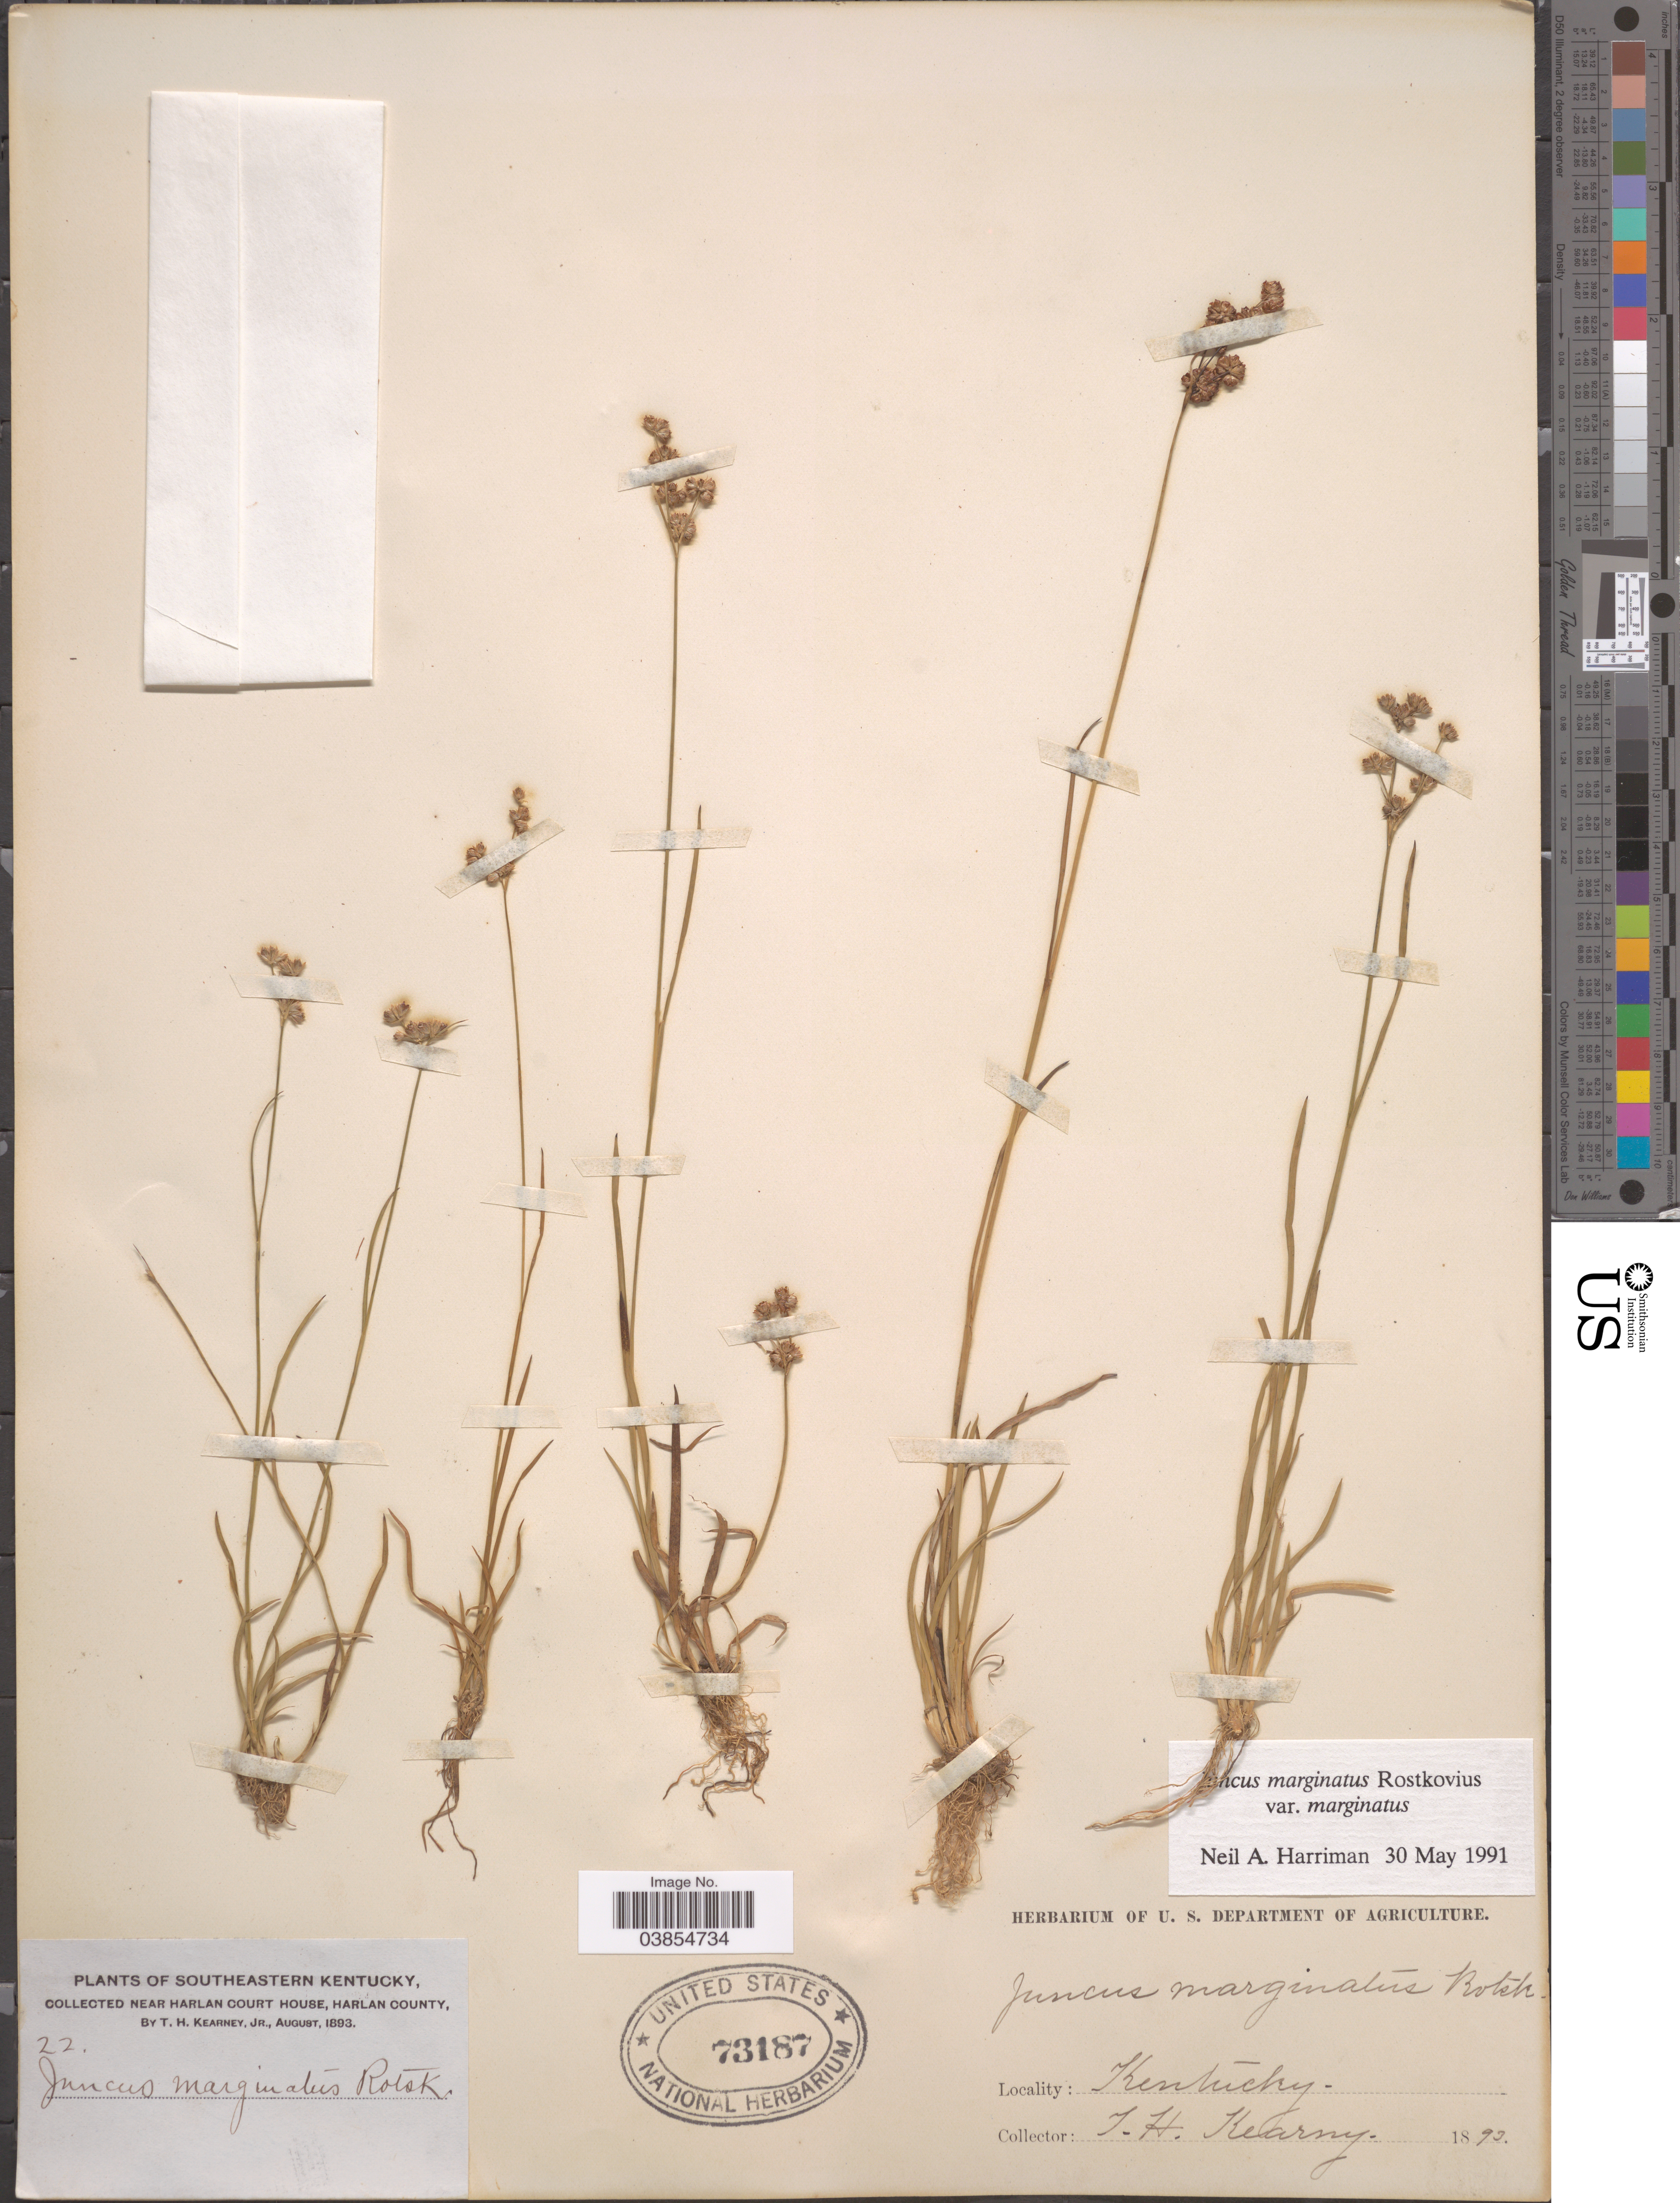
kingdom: Plantae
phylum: Tracheophyta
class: Liliopsida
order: Poales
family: Juncaceae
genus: Juncus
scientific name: Juncus marginatus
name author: Rostk.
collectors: T. H. Kearney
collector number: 22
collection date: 1893-08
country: United States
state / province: Kentucky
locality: Southeastern Kentucky. Near Harlan Court House, Harlan County.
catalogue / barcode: US 73187